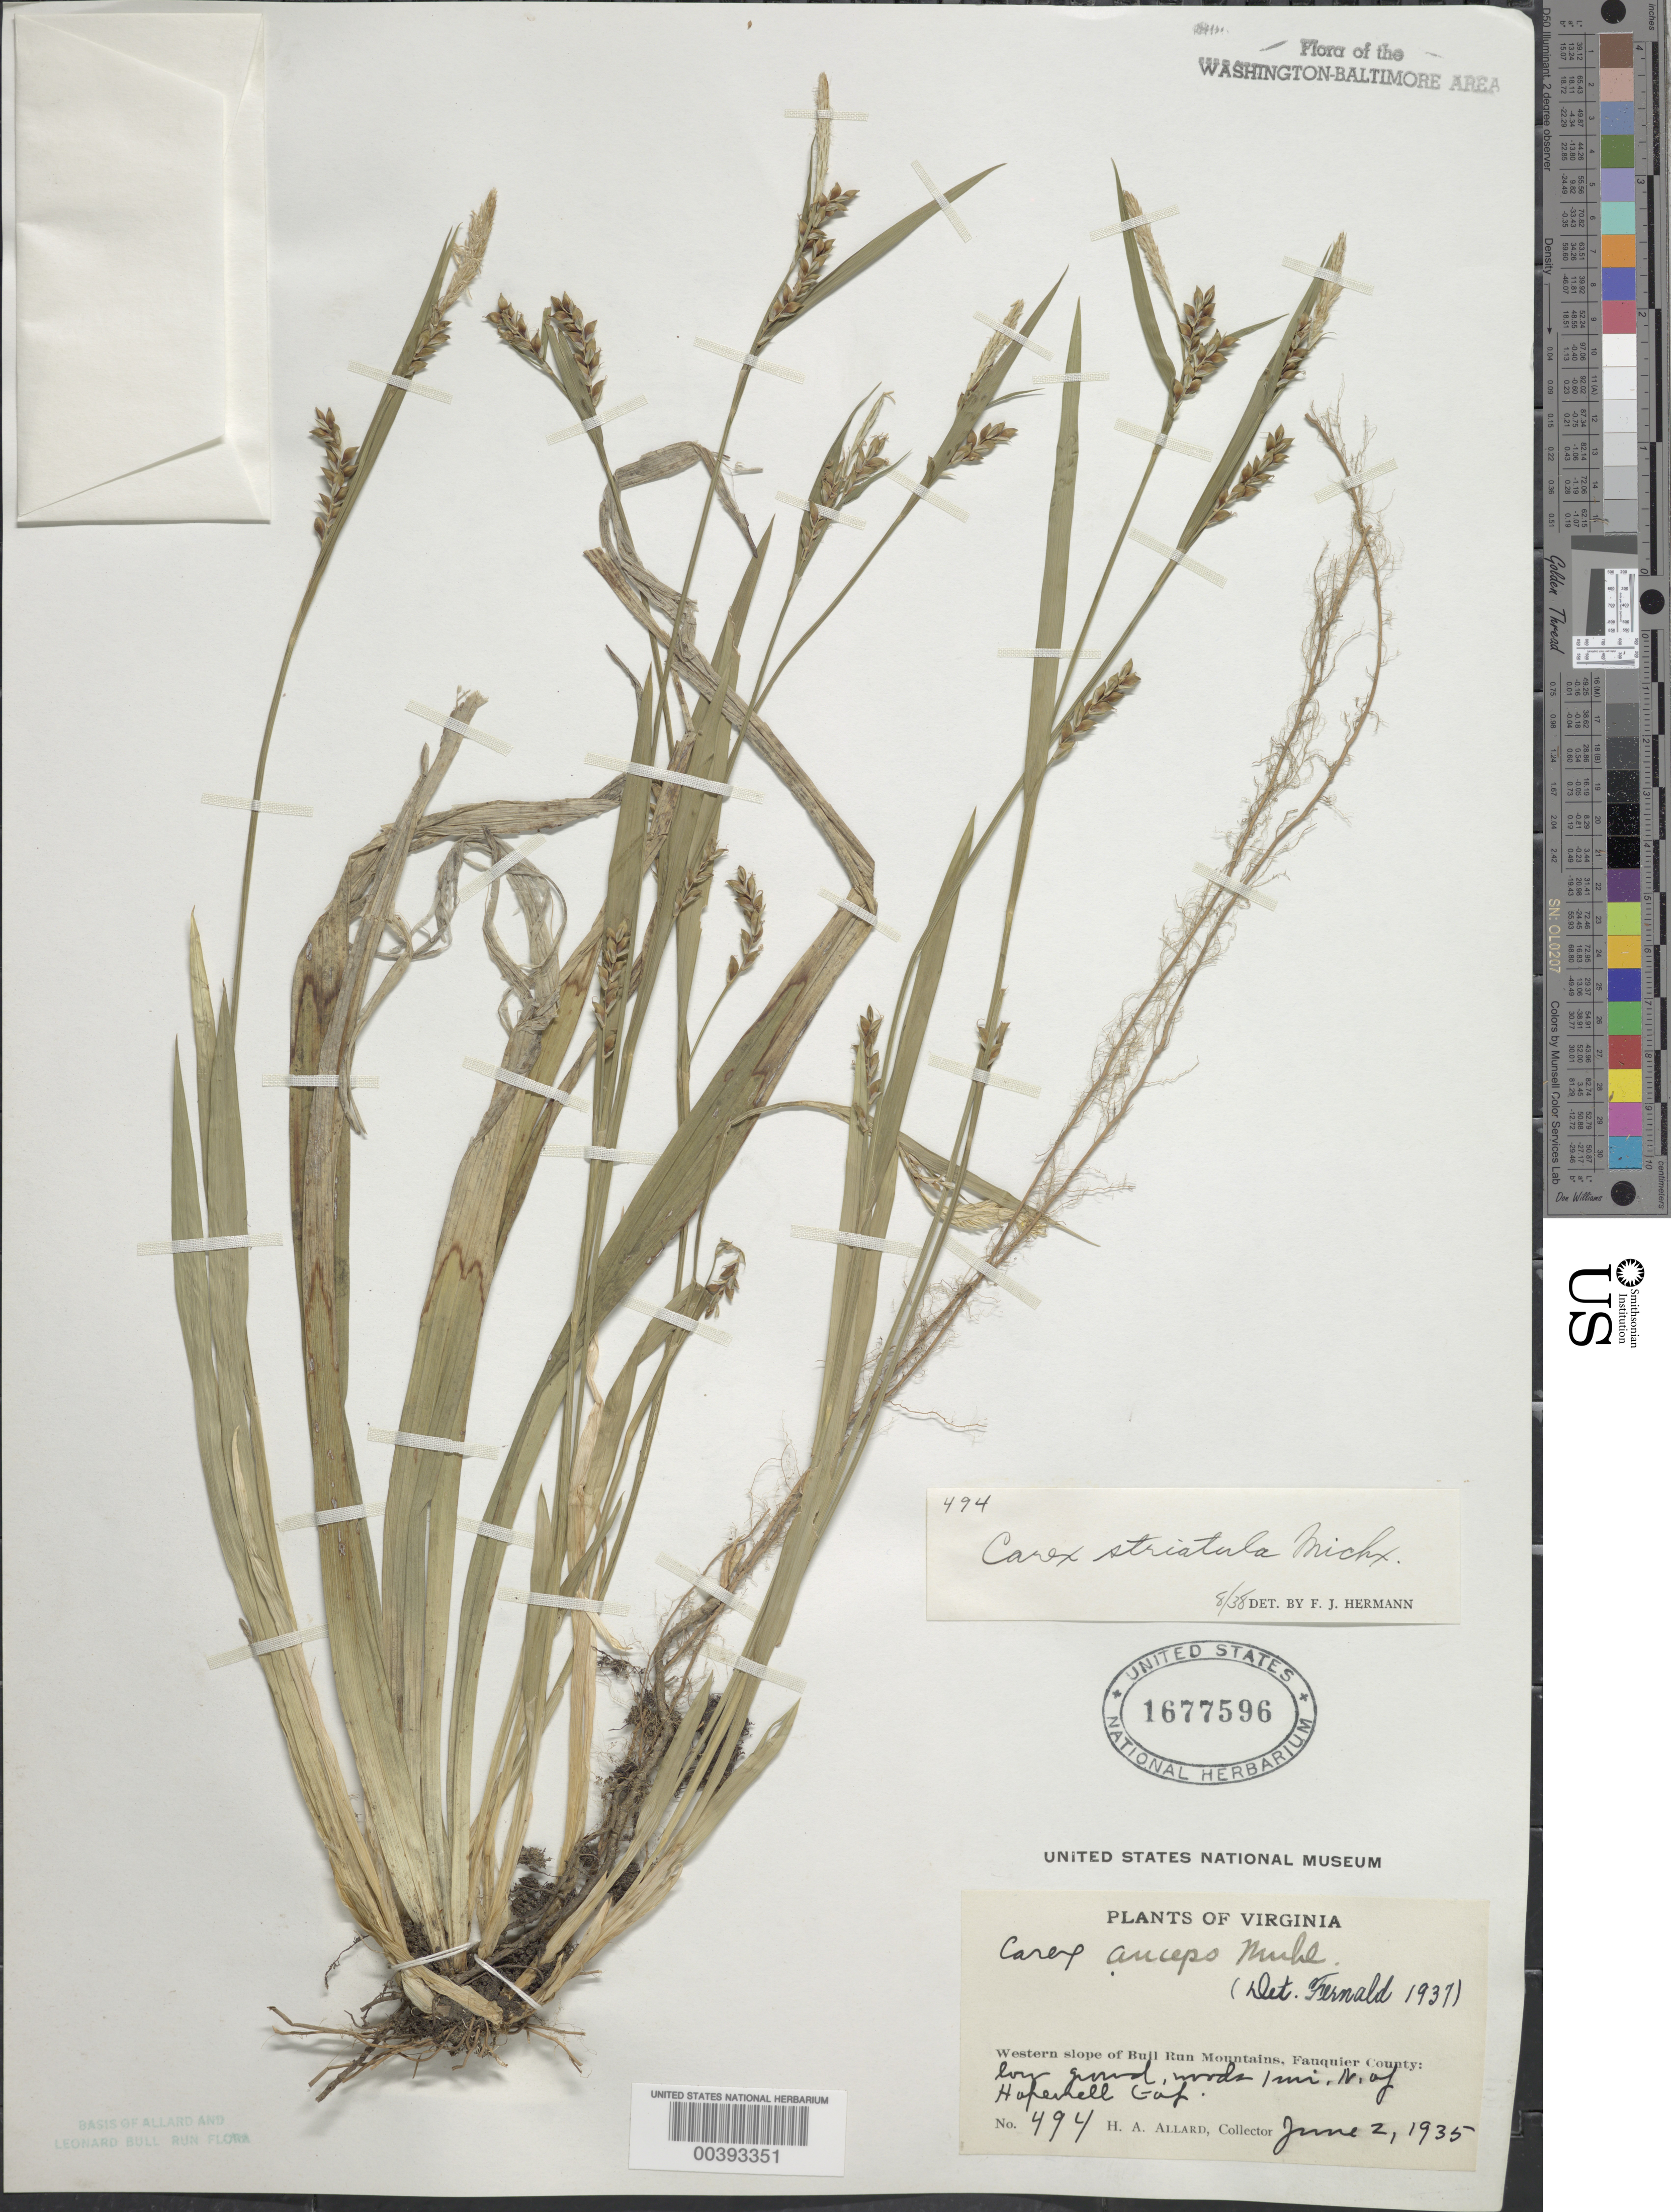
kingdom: Plantae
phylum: Tracheophyta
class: Liliopsida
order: Poales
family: Cyperaceae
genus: Carex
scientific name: Carex striatula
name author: Michx.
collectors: H. A. Allard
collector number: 494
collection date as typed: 02 Jun 1935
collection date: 1935-06-02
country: United States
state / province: Virginia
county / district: Fauquier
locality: North of Hopewell Gap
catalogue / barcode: US 1677596